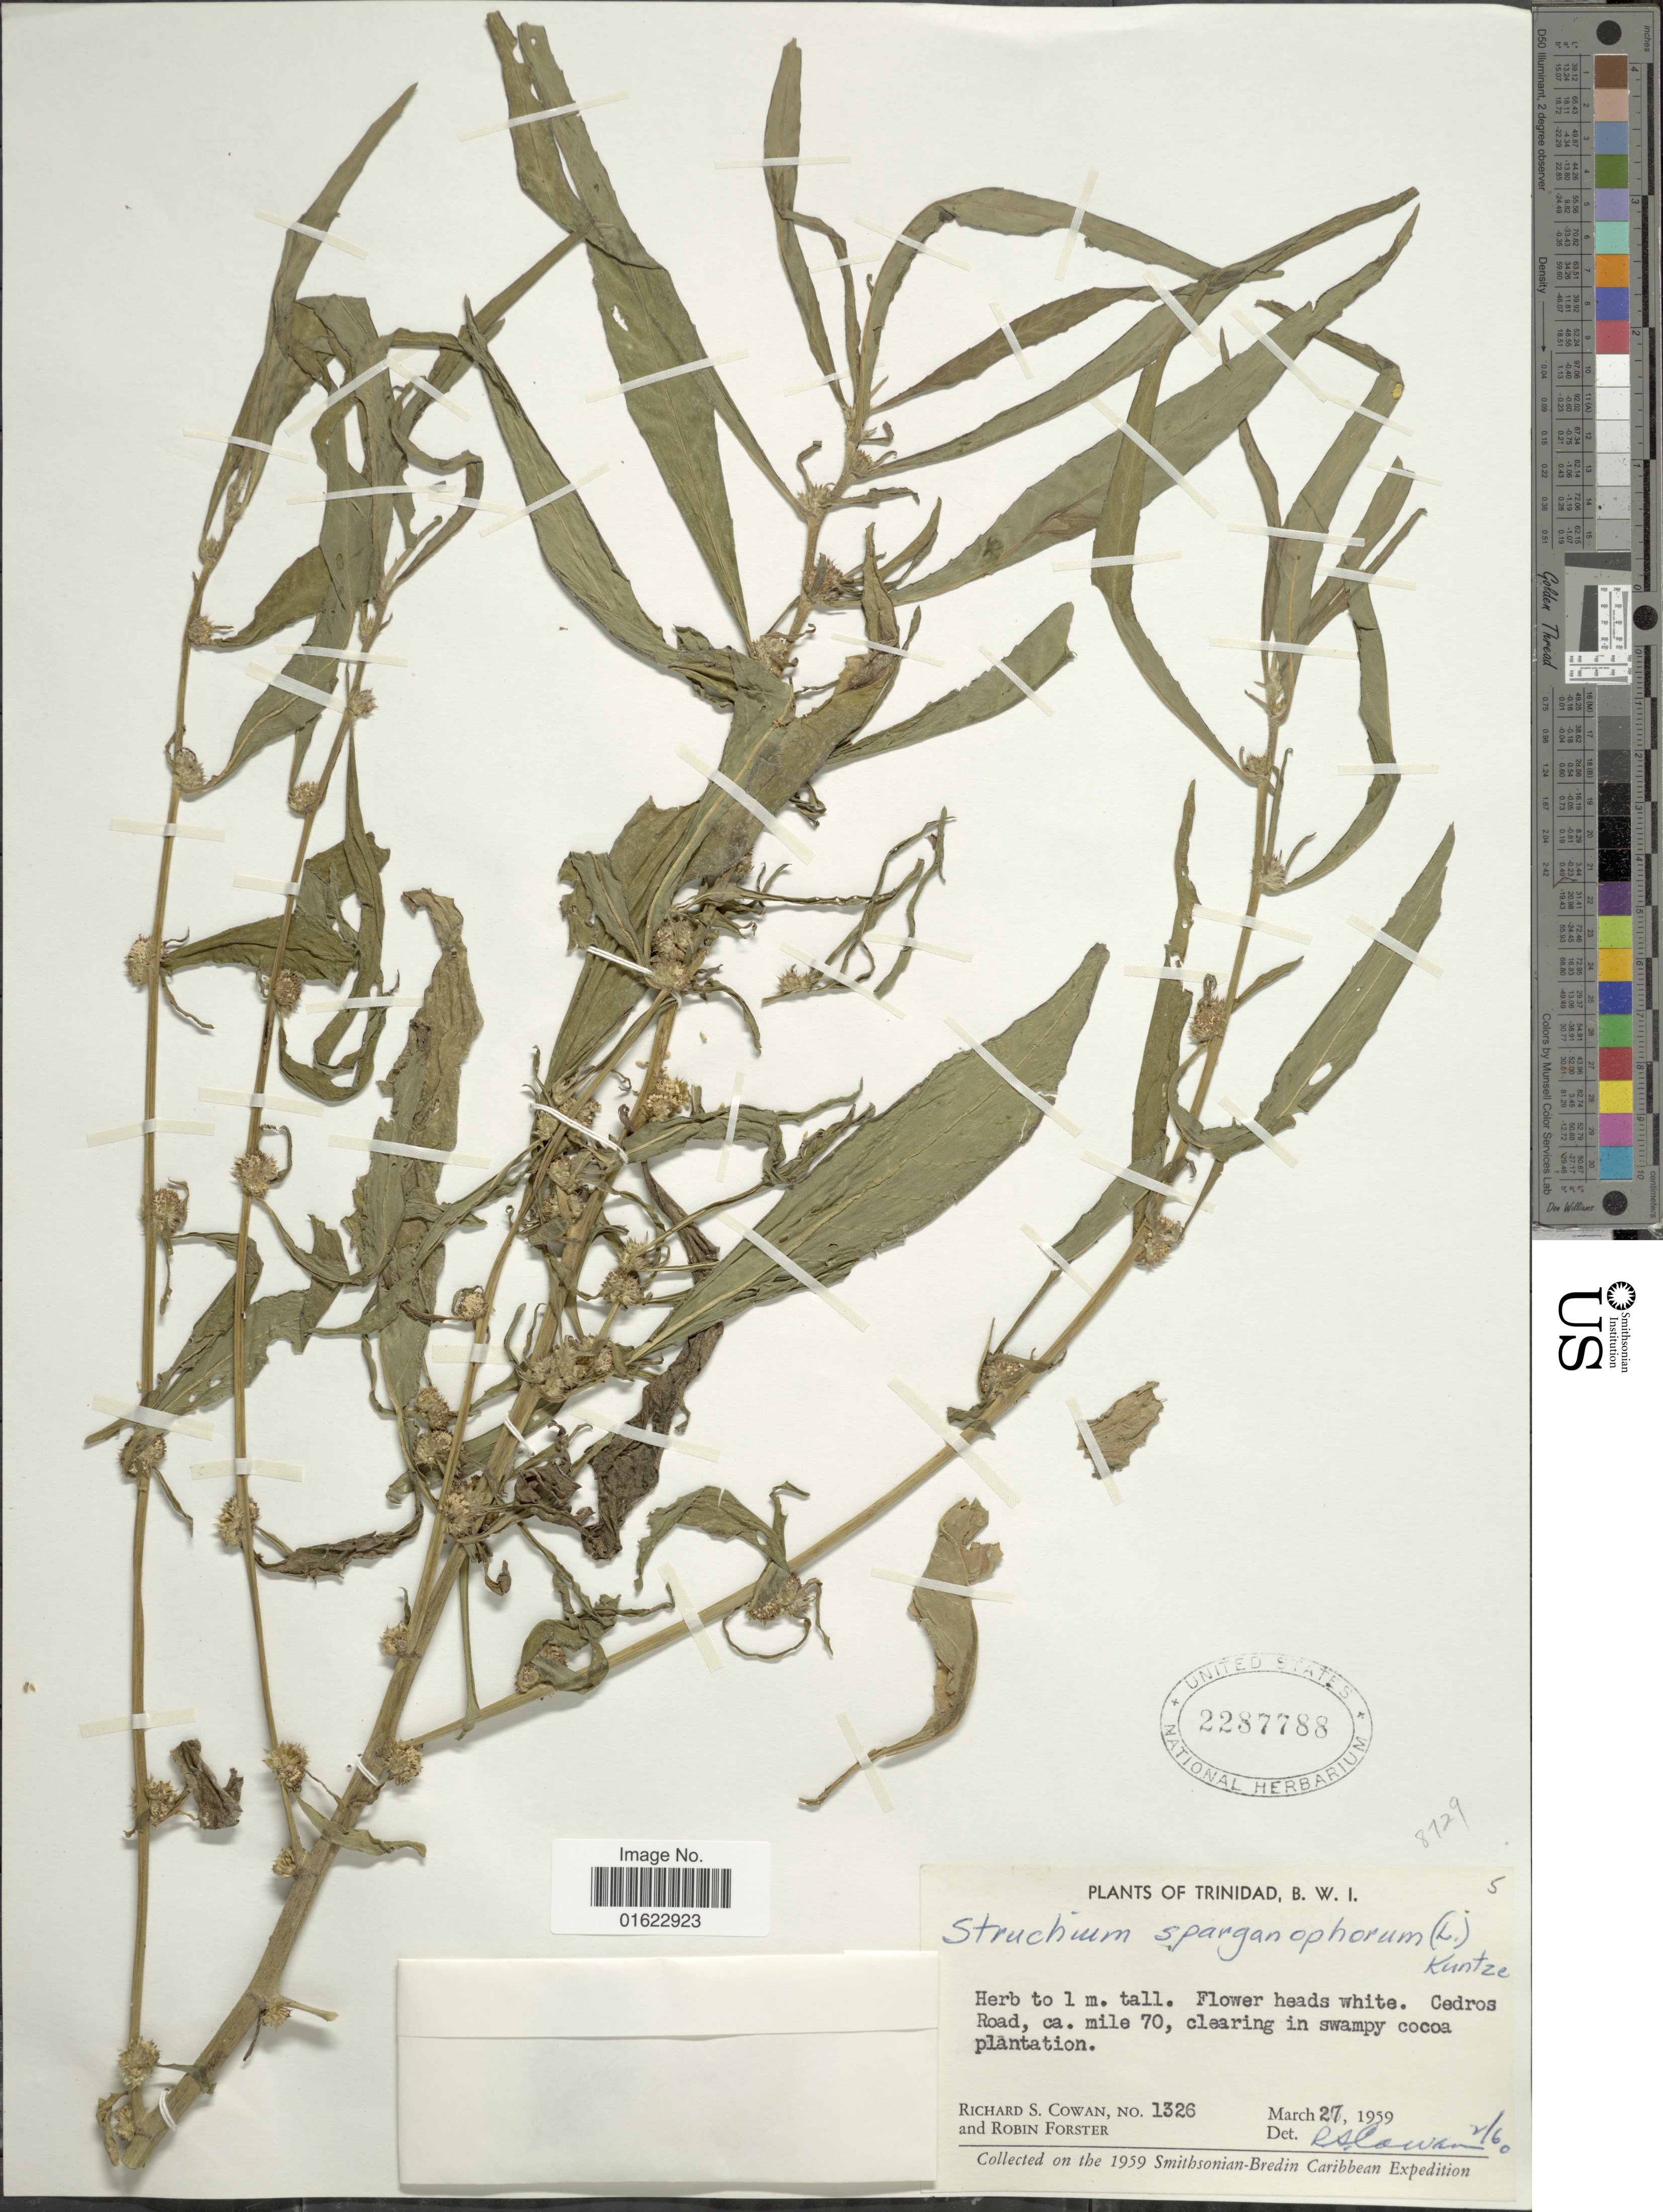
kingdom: Plantae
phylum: Tracheophyta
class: Magnoliopsida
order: Asterales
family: Asteraceae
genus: Struchium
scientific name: Struchium sparganophorum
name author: (L.) Kuntze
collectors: R. S. Cowan & R. Forster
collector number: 1326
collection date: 1959-03-27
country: Trinidad and Tobago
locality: Trinidad. B.W.I. Cedros Road, ca. mile 70.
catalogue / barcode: US 2287788